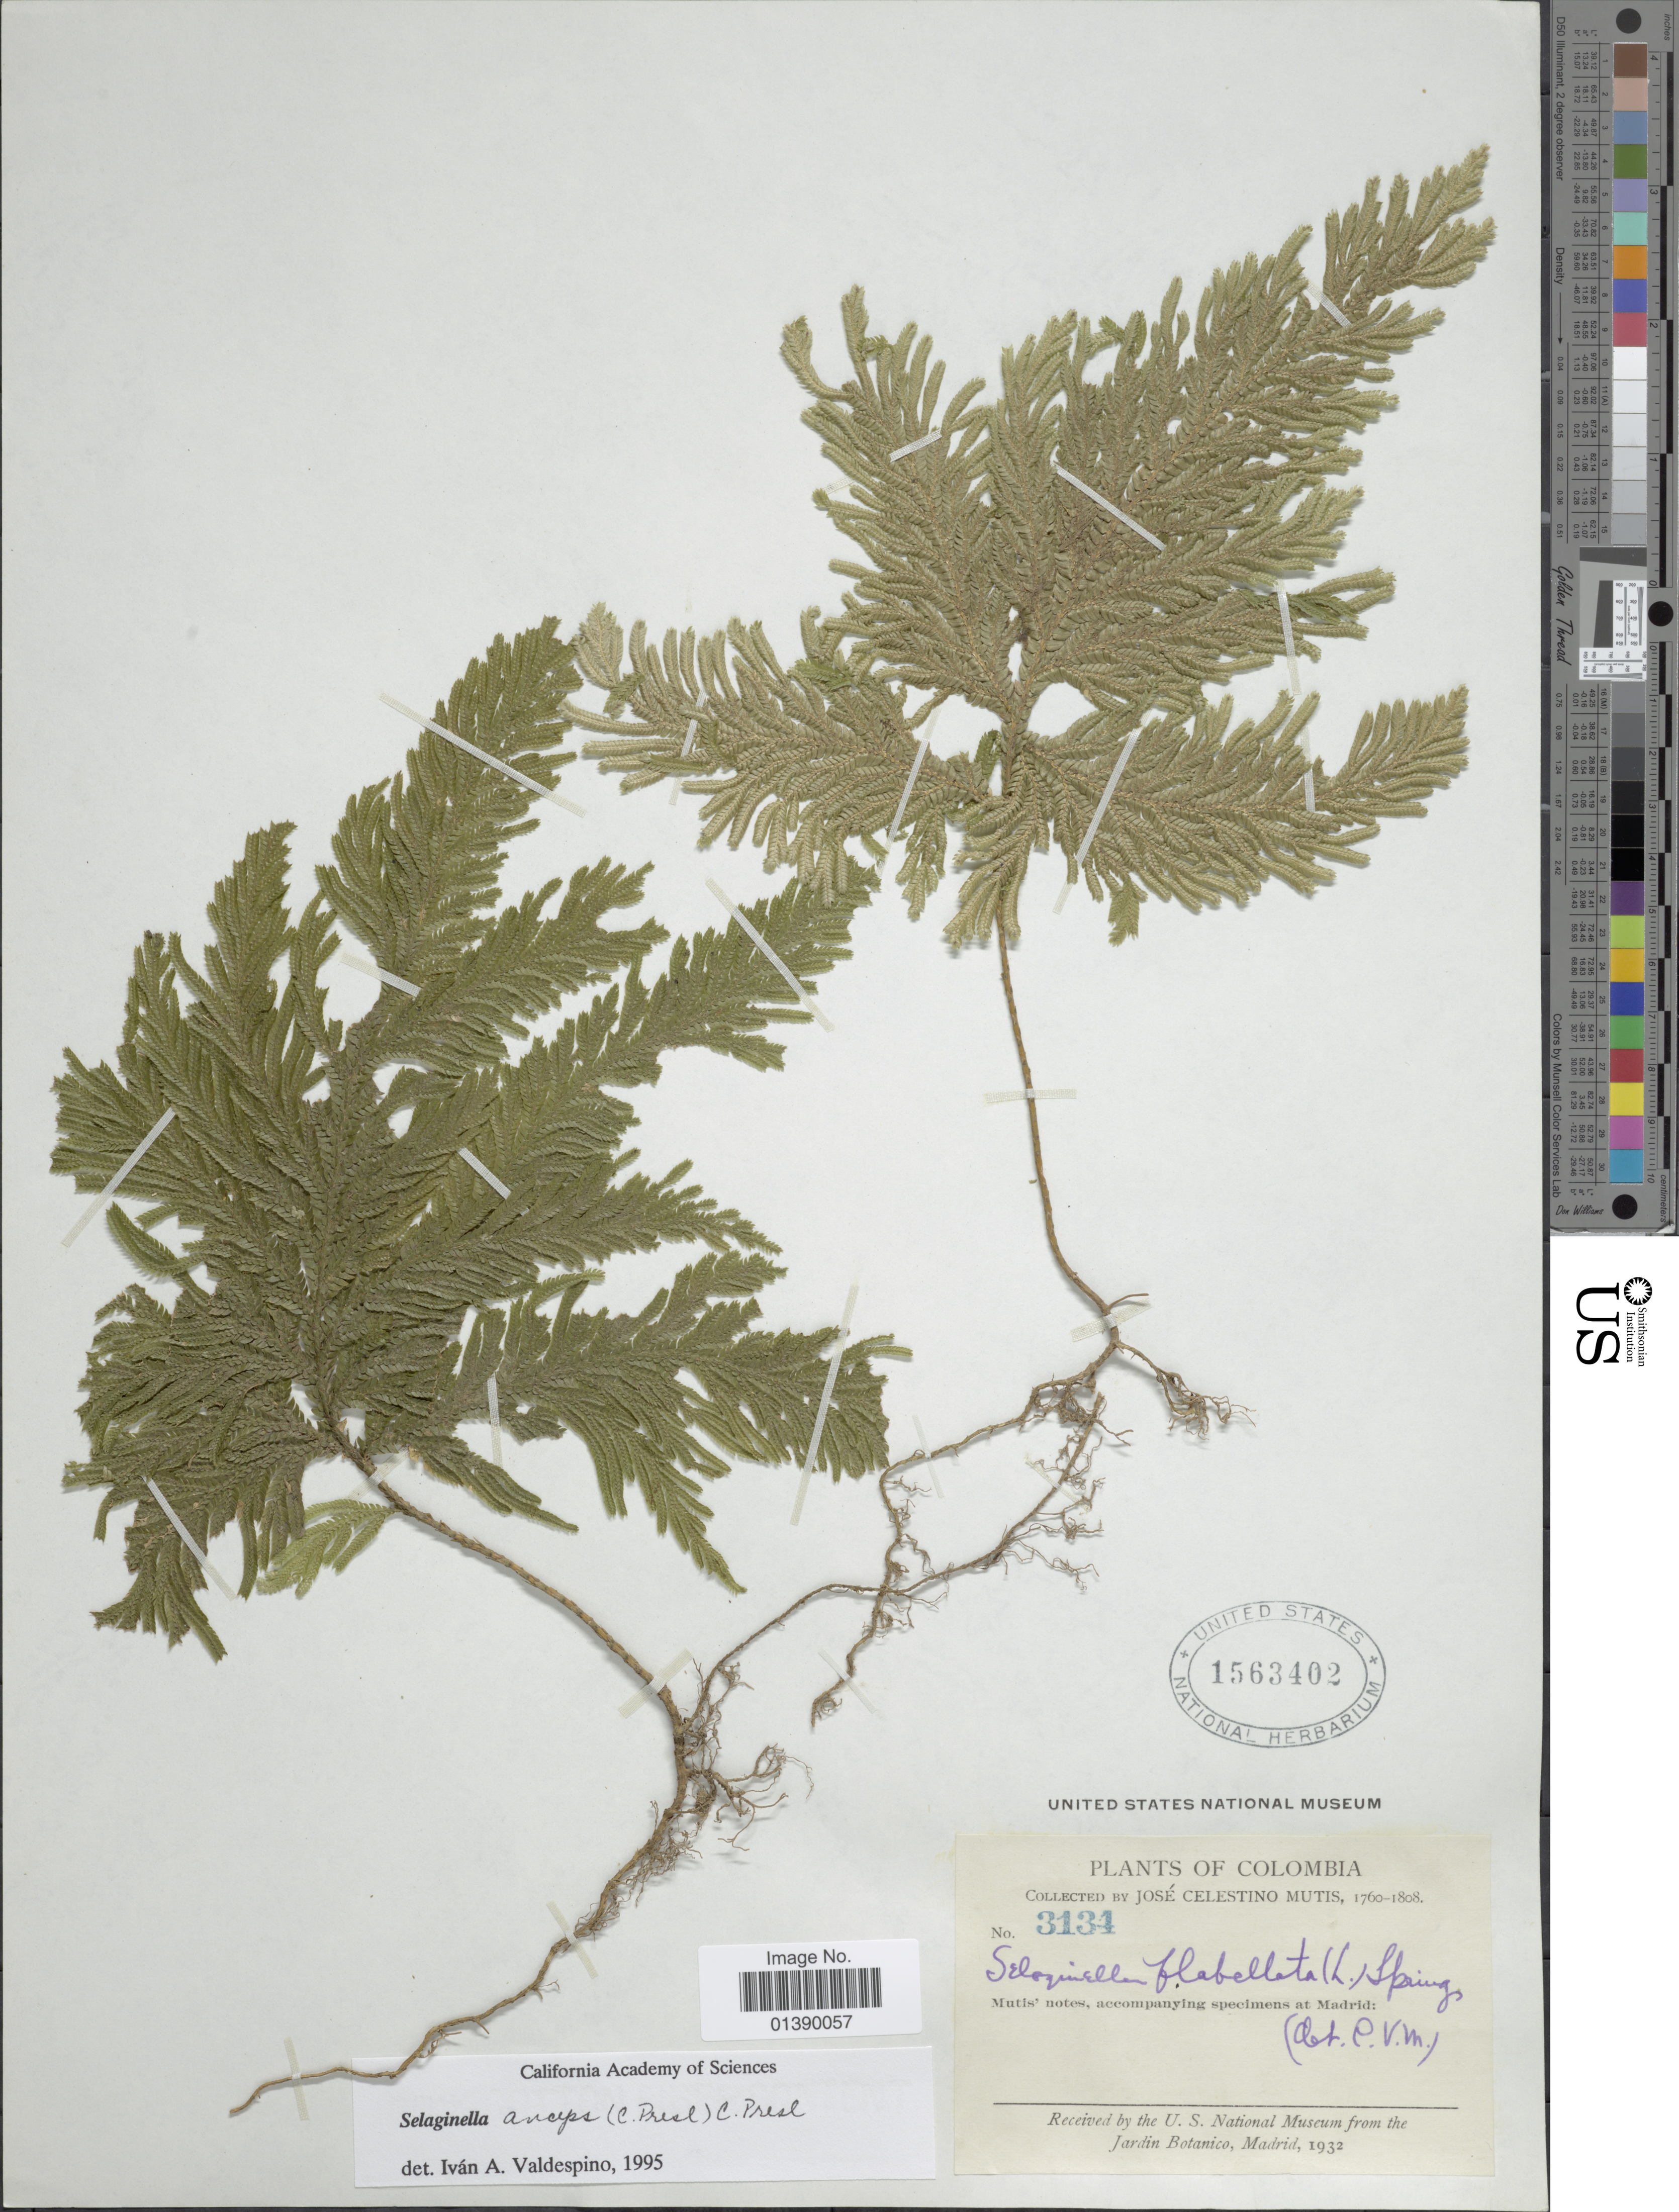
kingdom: Plantae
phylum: Tracheophyta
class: Lycopodiopsida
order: Selaginellales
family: Selaginellaceae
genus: Selaginella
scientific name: Selaginella anceps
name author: (C. Presl)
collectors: J. C. B. Mutis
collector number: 3134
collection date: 1760/1808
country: Colombia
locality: Mutis'notes, accompanying specimens at Madrid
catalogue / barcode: US 1563402